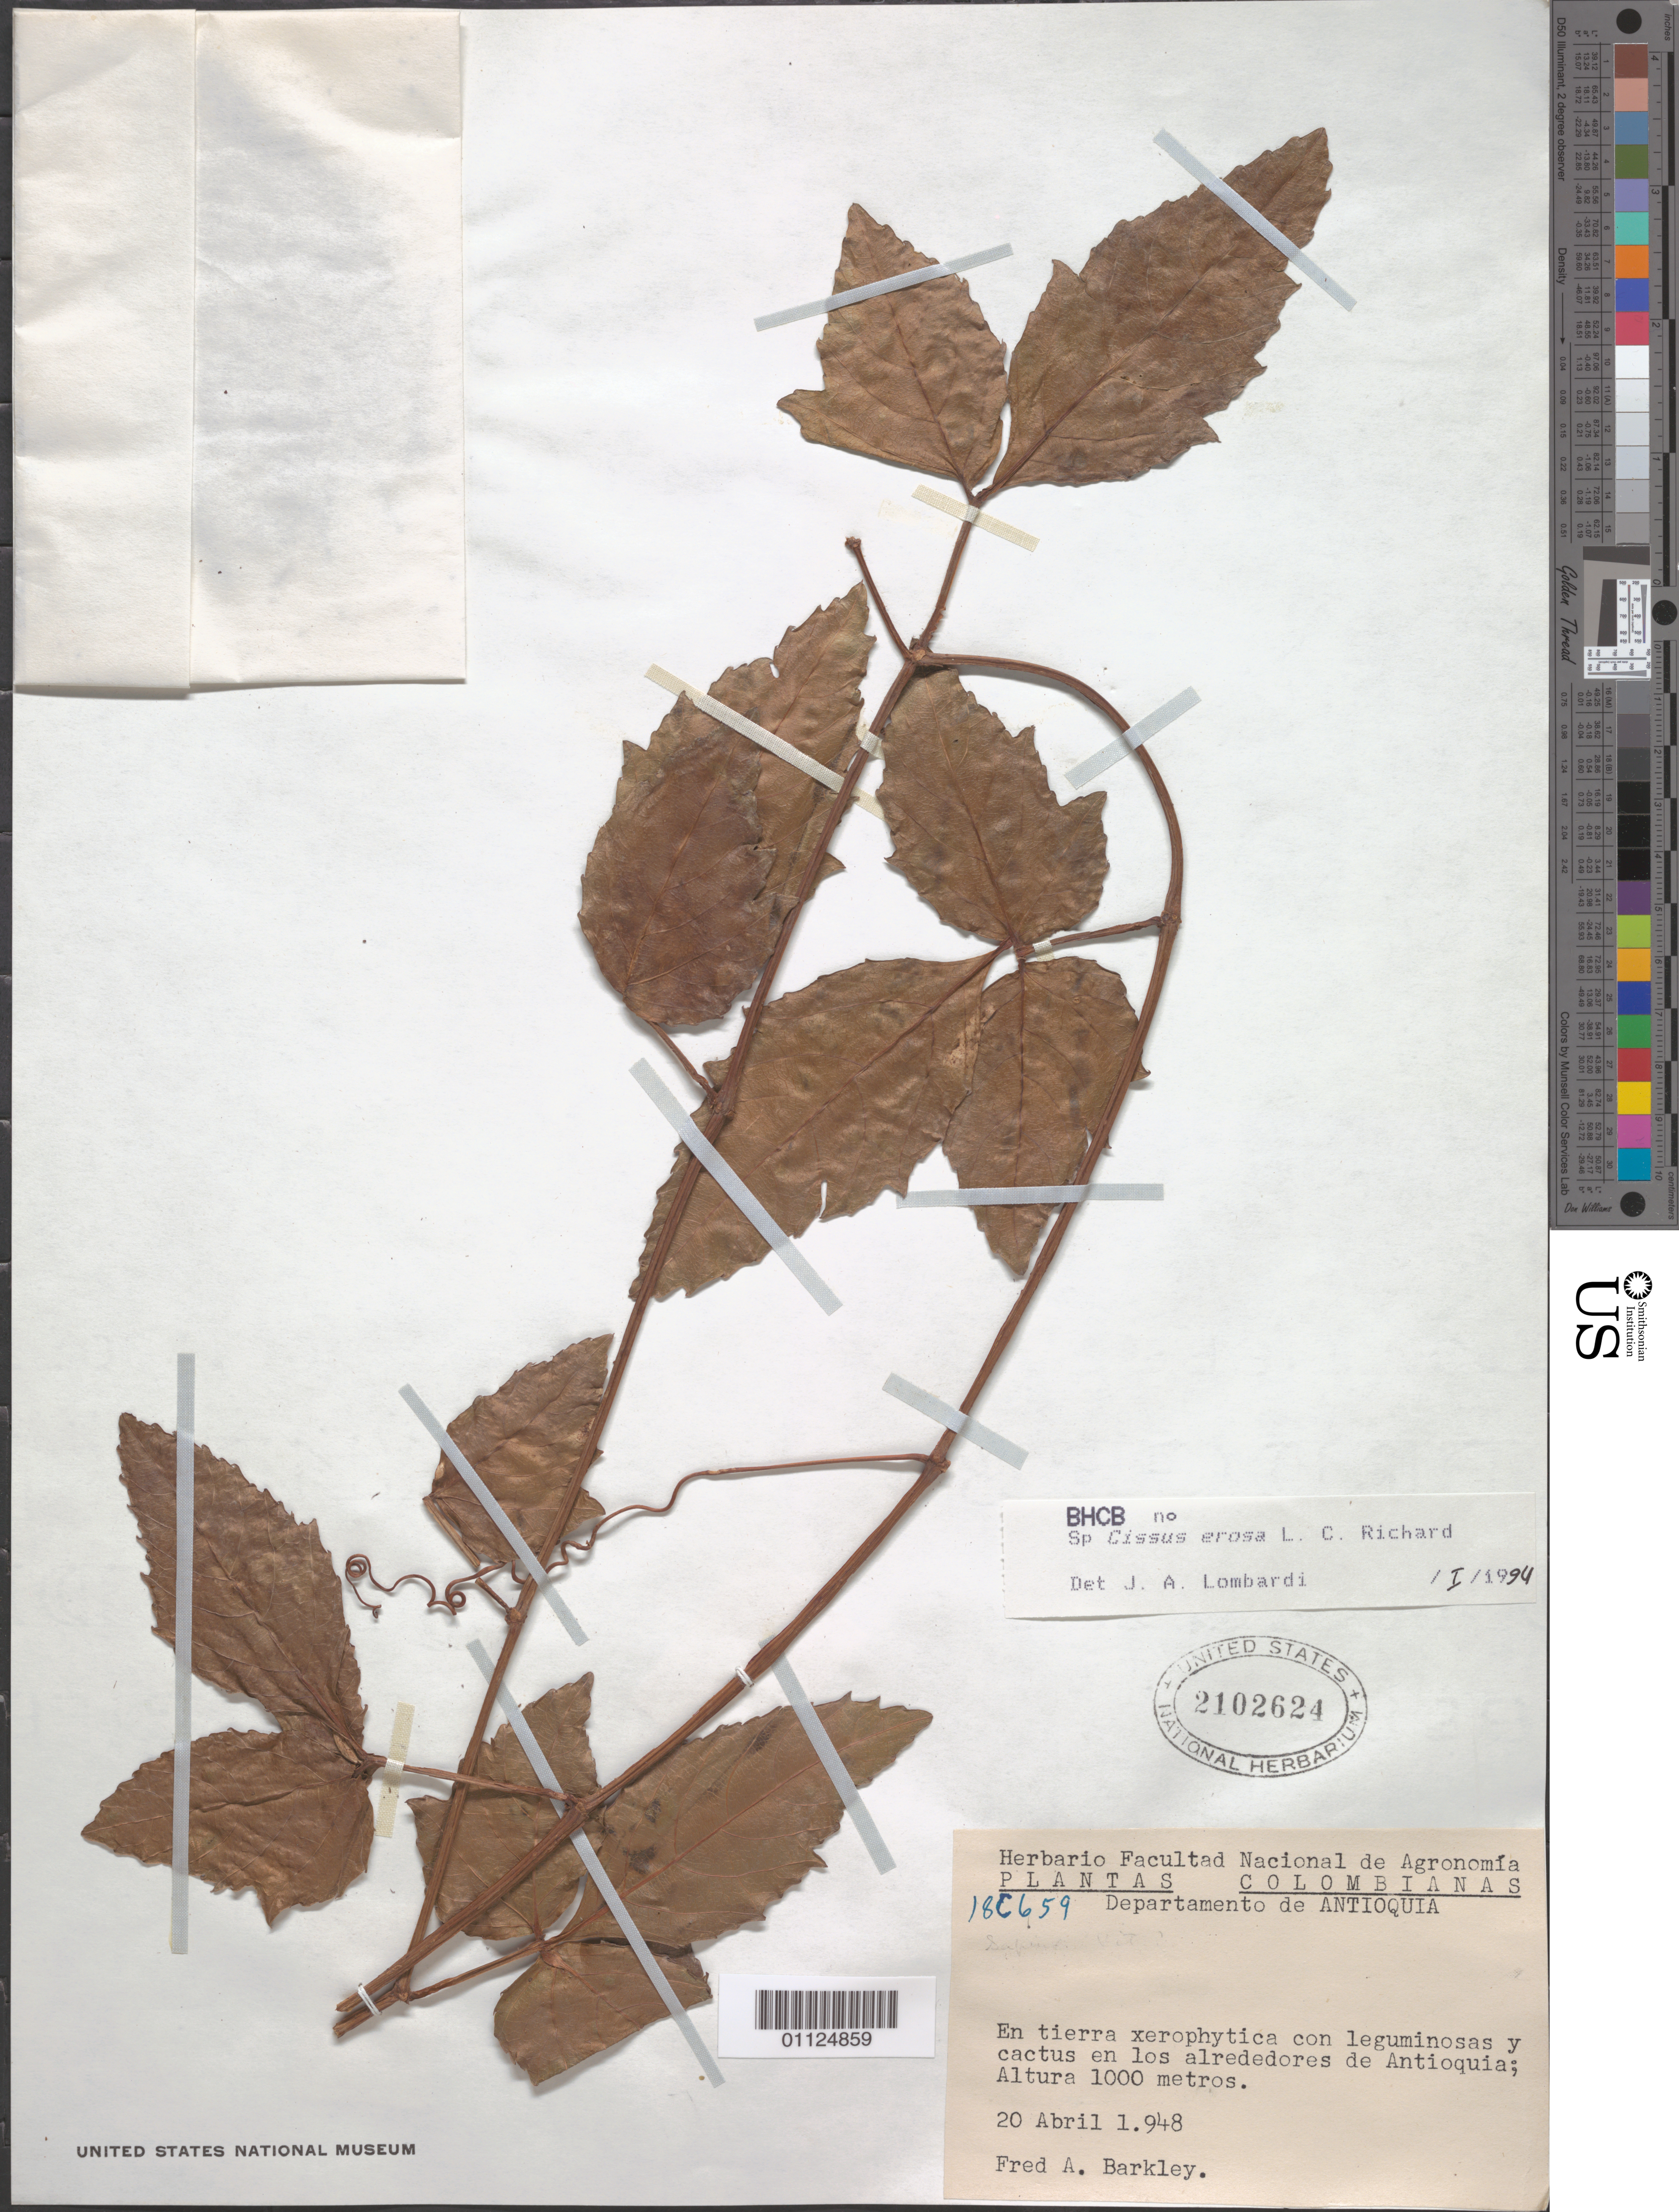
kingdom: Plantae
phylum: Tracheophyta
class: Magnoliopsida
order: Vitales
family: Vitaceae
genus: Cissus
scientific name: Cissus erosa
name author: Rich.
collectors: F. A. Barkley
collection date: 1948-04-20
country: Colombia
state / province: Antioquia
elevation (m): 1000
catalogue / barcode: US 2102624